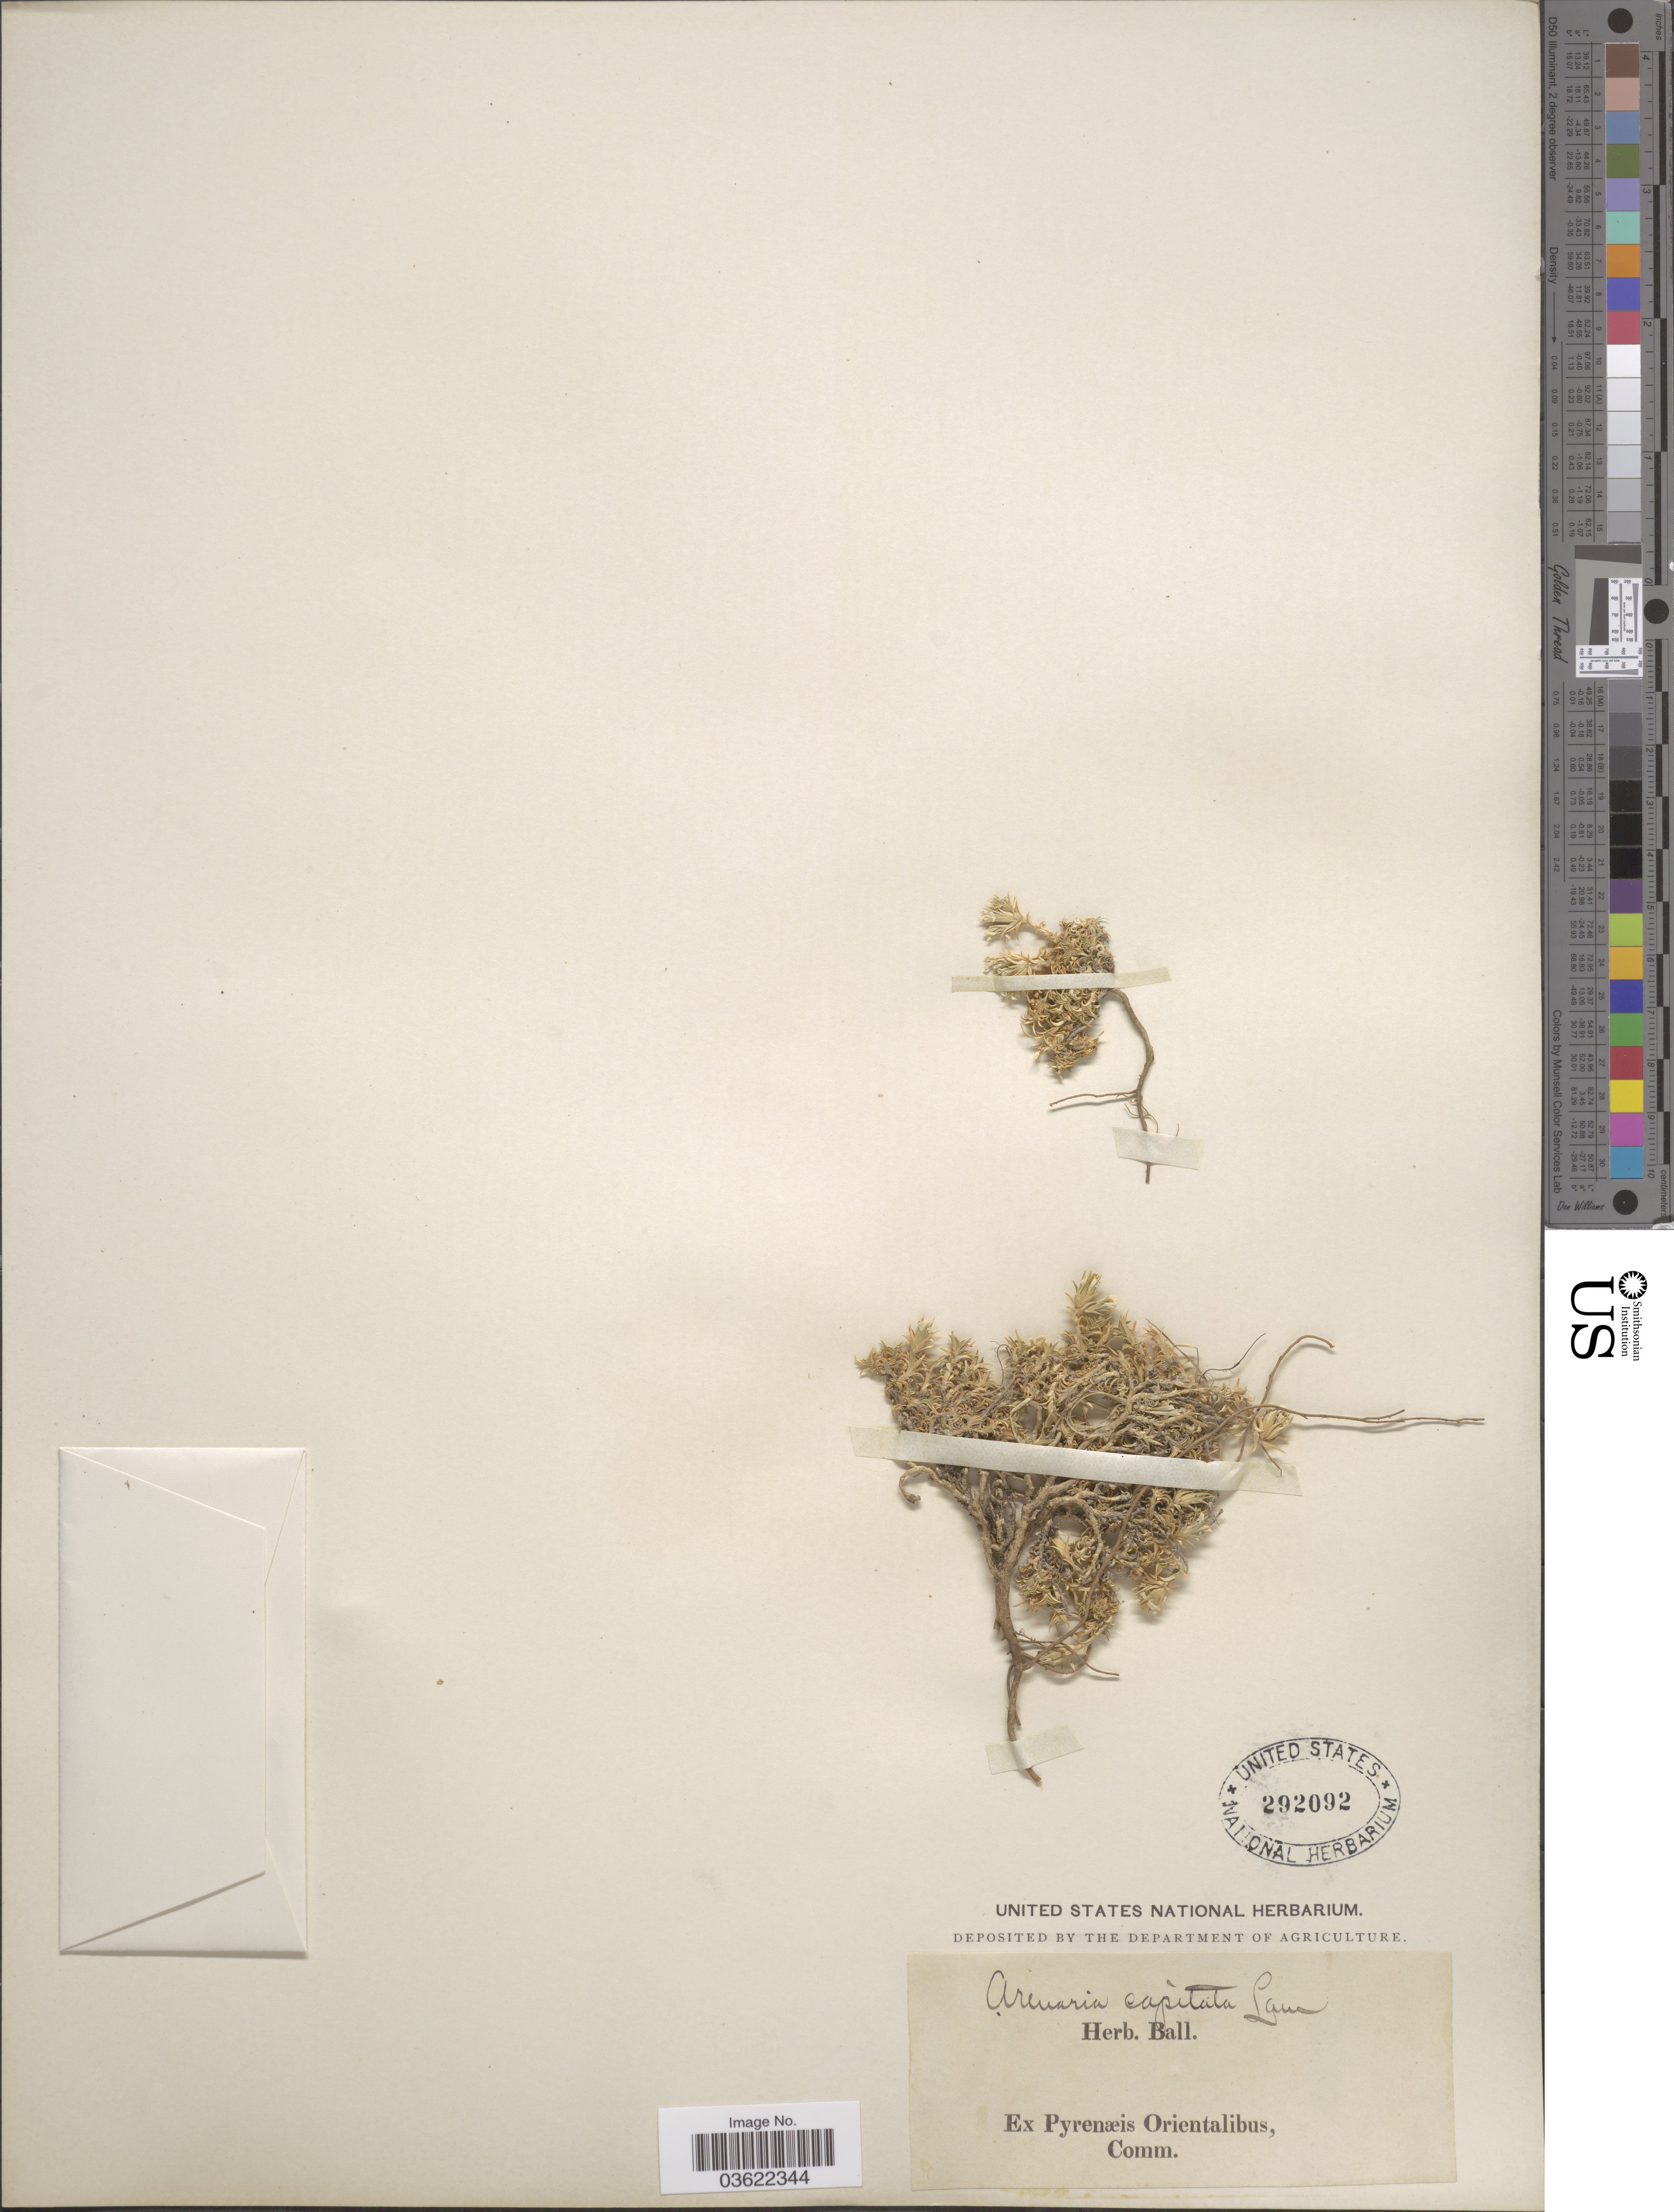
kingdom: Plantae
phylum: Tracheophyta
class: Magnoliopsida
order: Caryophyllales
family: Caryophyllaceae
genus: Arenaria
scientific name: Arenaria capitata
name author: Lam.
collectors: ex herb. Ball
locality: Ex Pyrenæis Orientalibus.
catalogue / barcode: US 292092